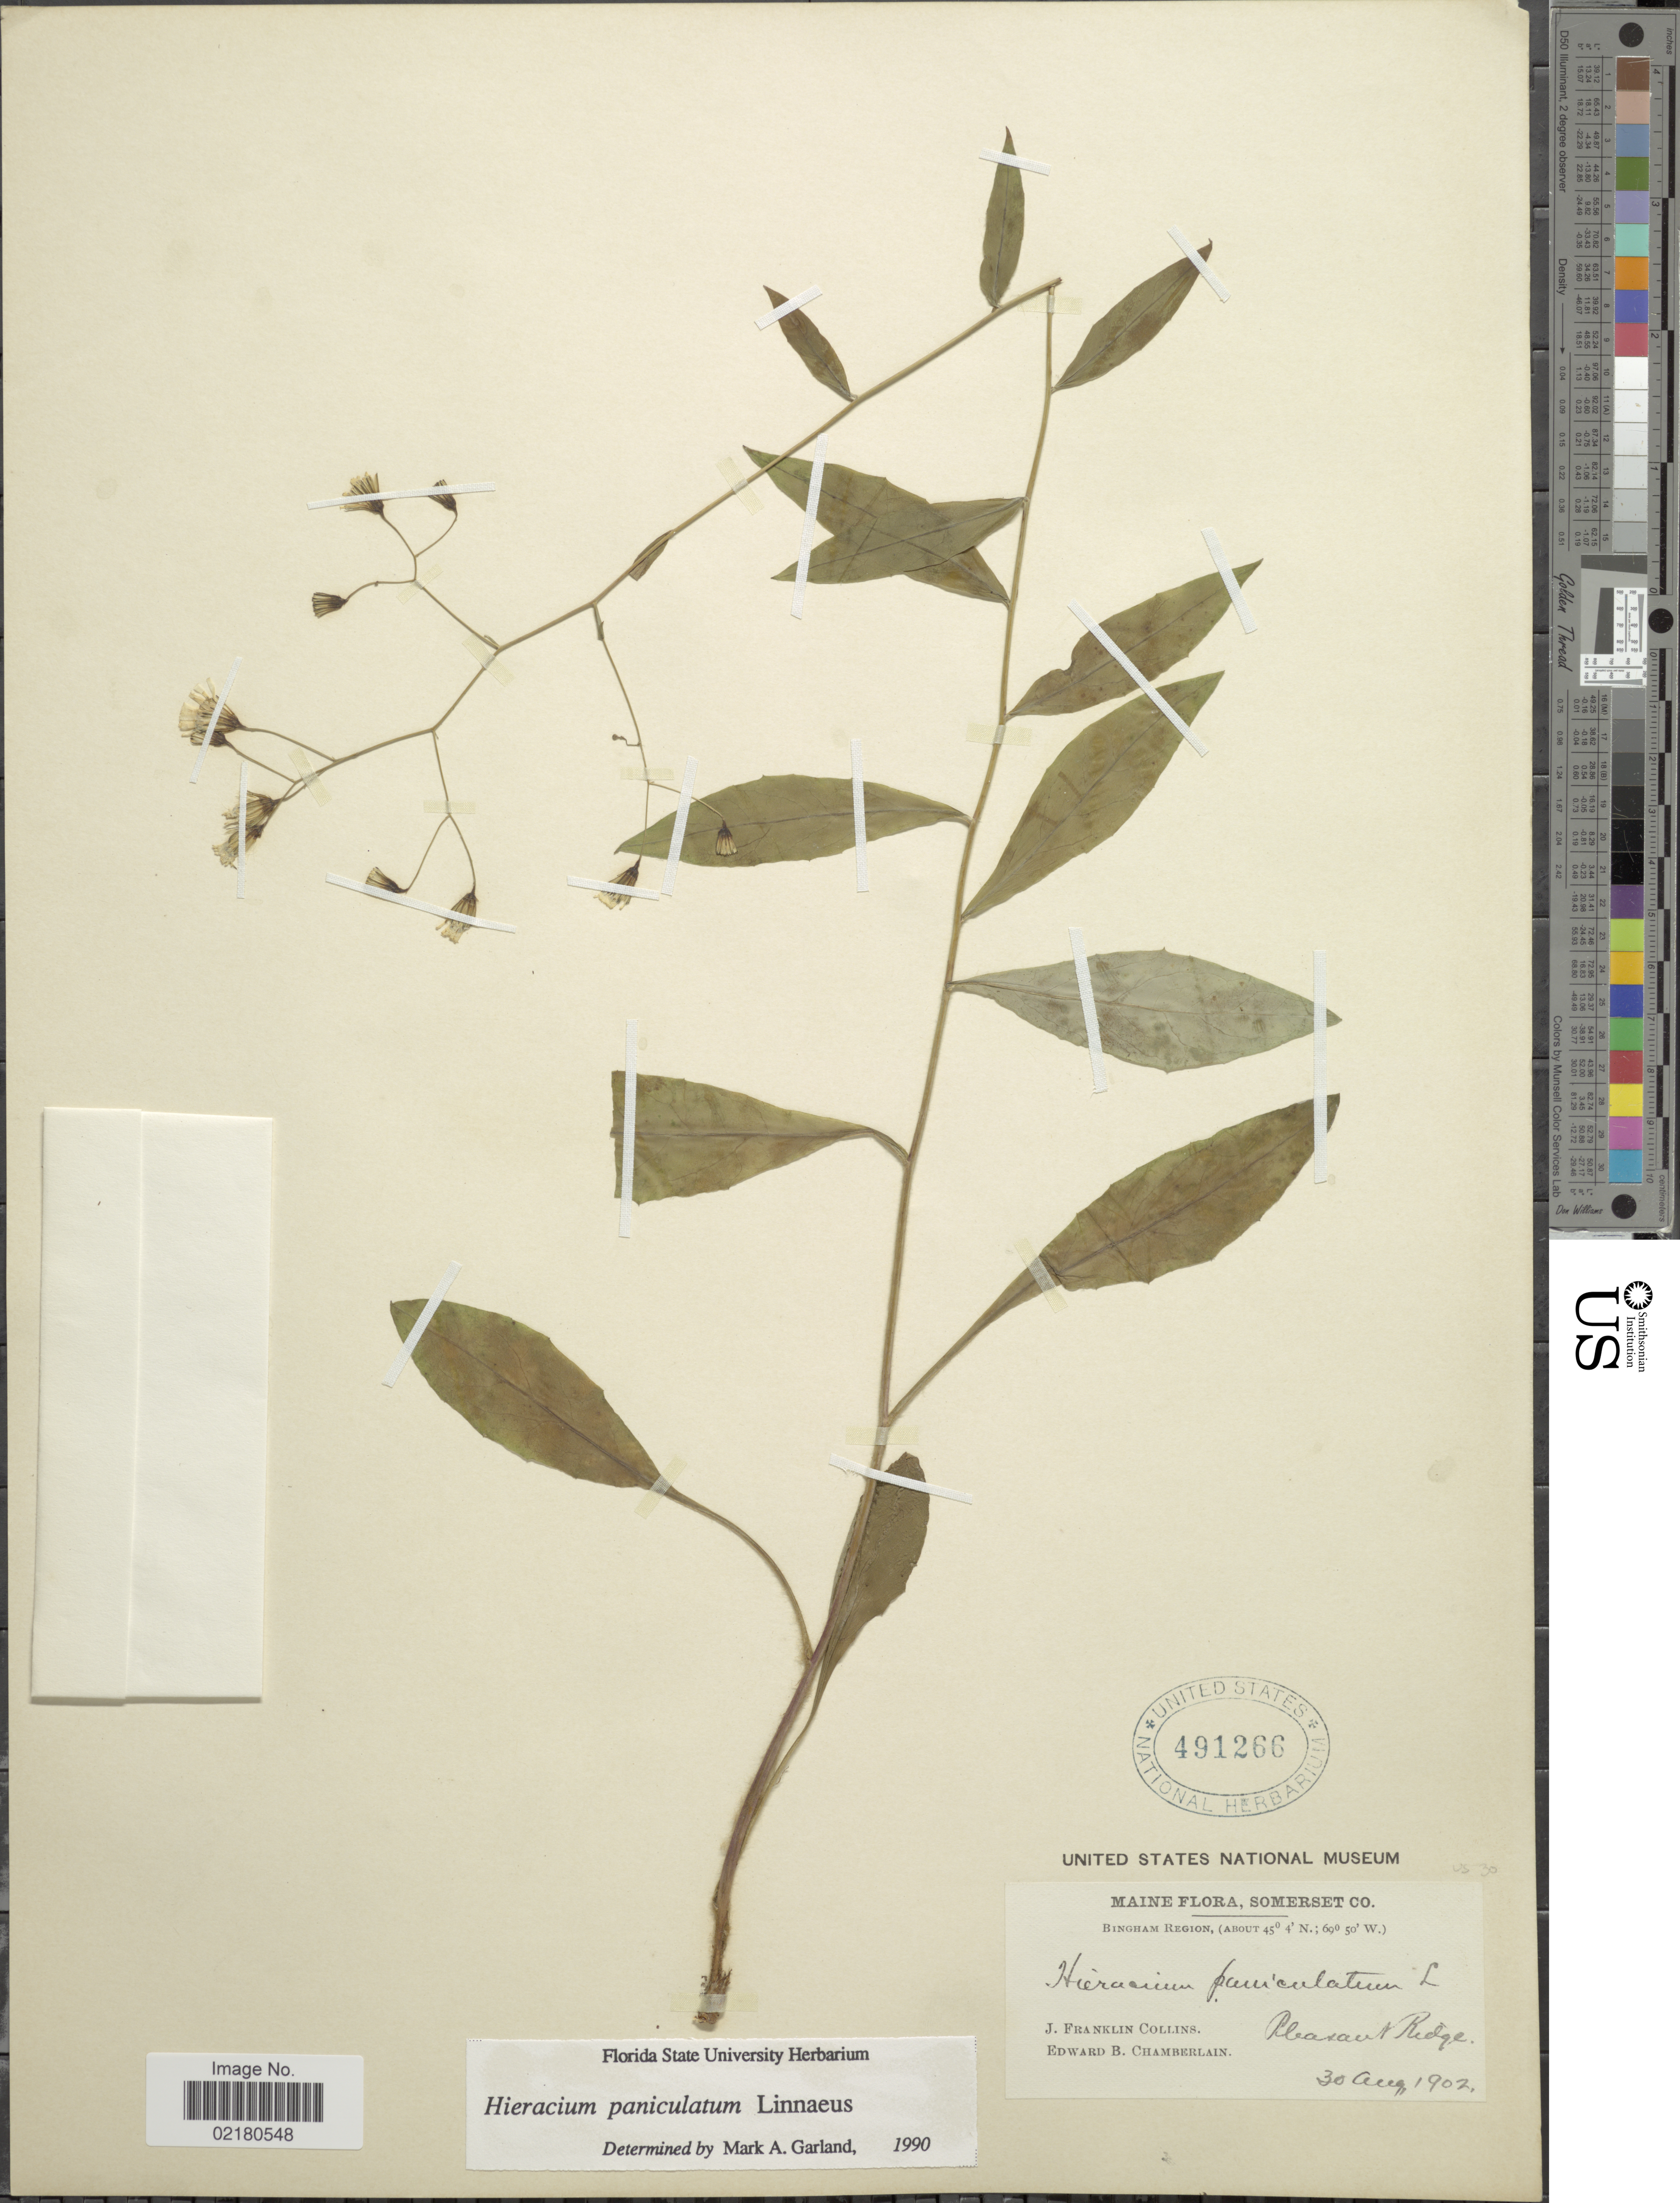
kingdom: Plantae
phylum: Tracheophyta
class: Magnoliopsida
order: Asterales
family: Asteraceae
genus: Hieracium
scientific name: Hieracium paniculatum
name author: L.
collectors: J. Collins & E. Chamberlain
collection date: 1902-08-30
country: United States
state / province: Maine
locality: Somerset Co., Pleasant Ridge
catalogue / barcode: US 491266